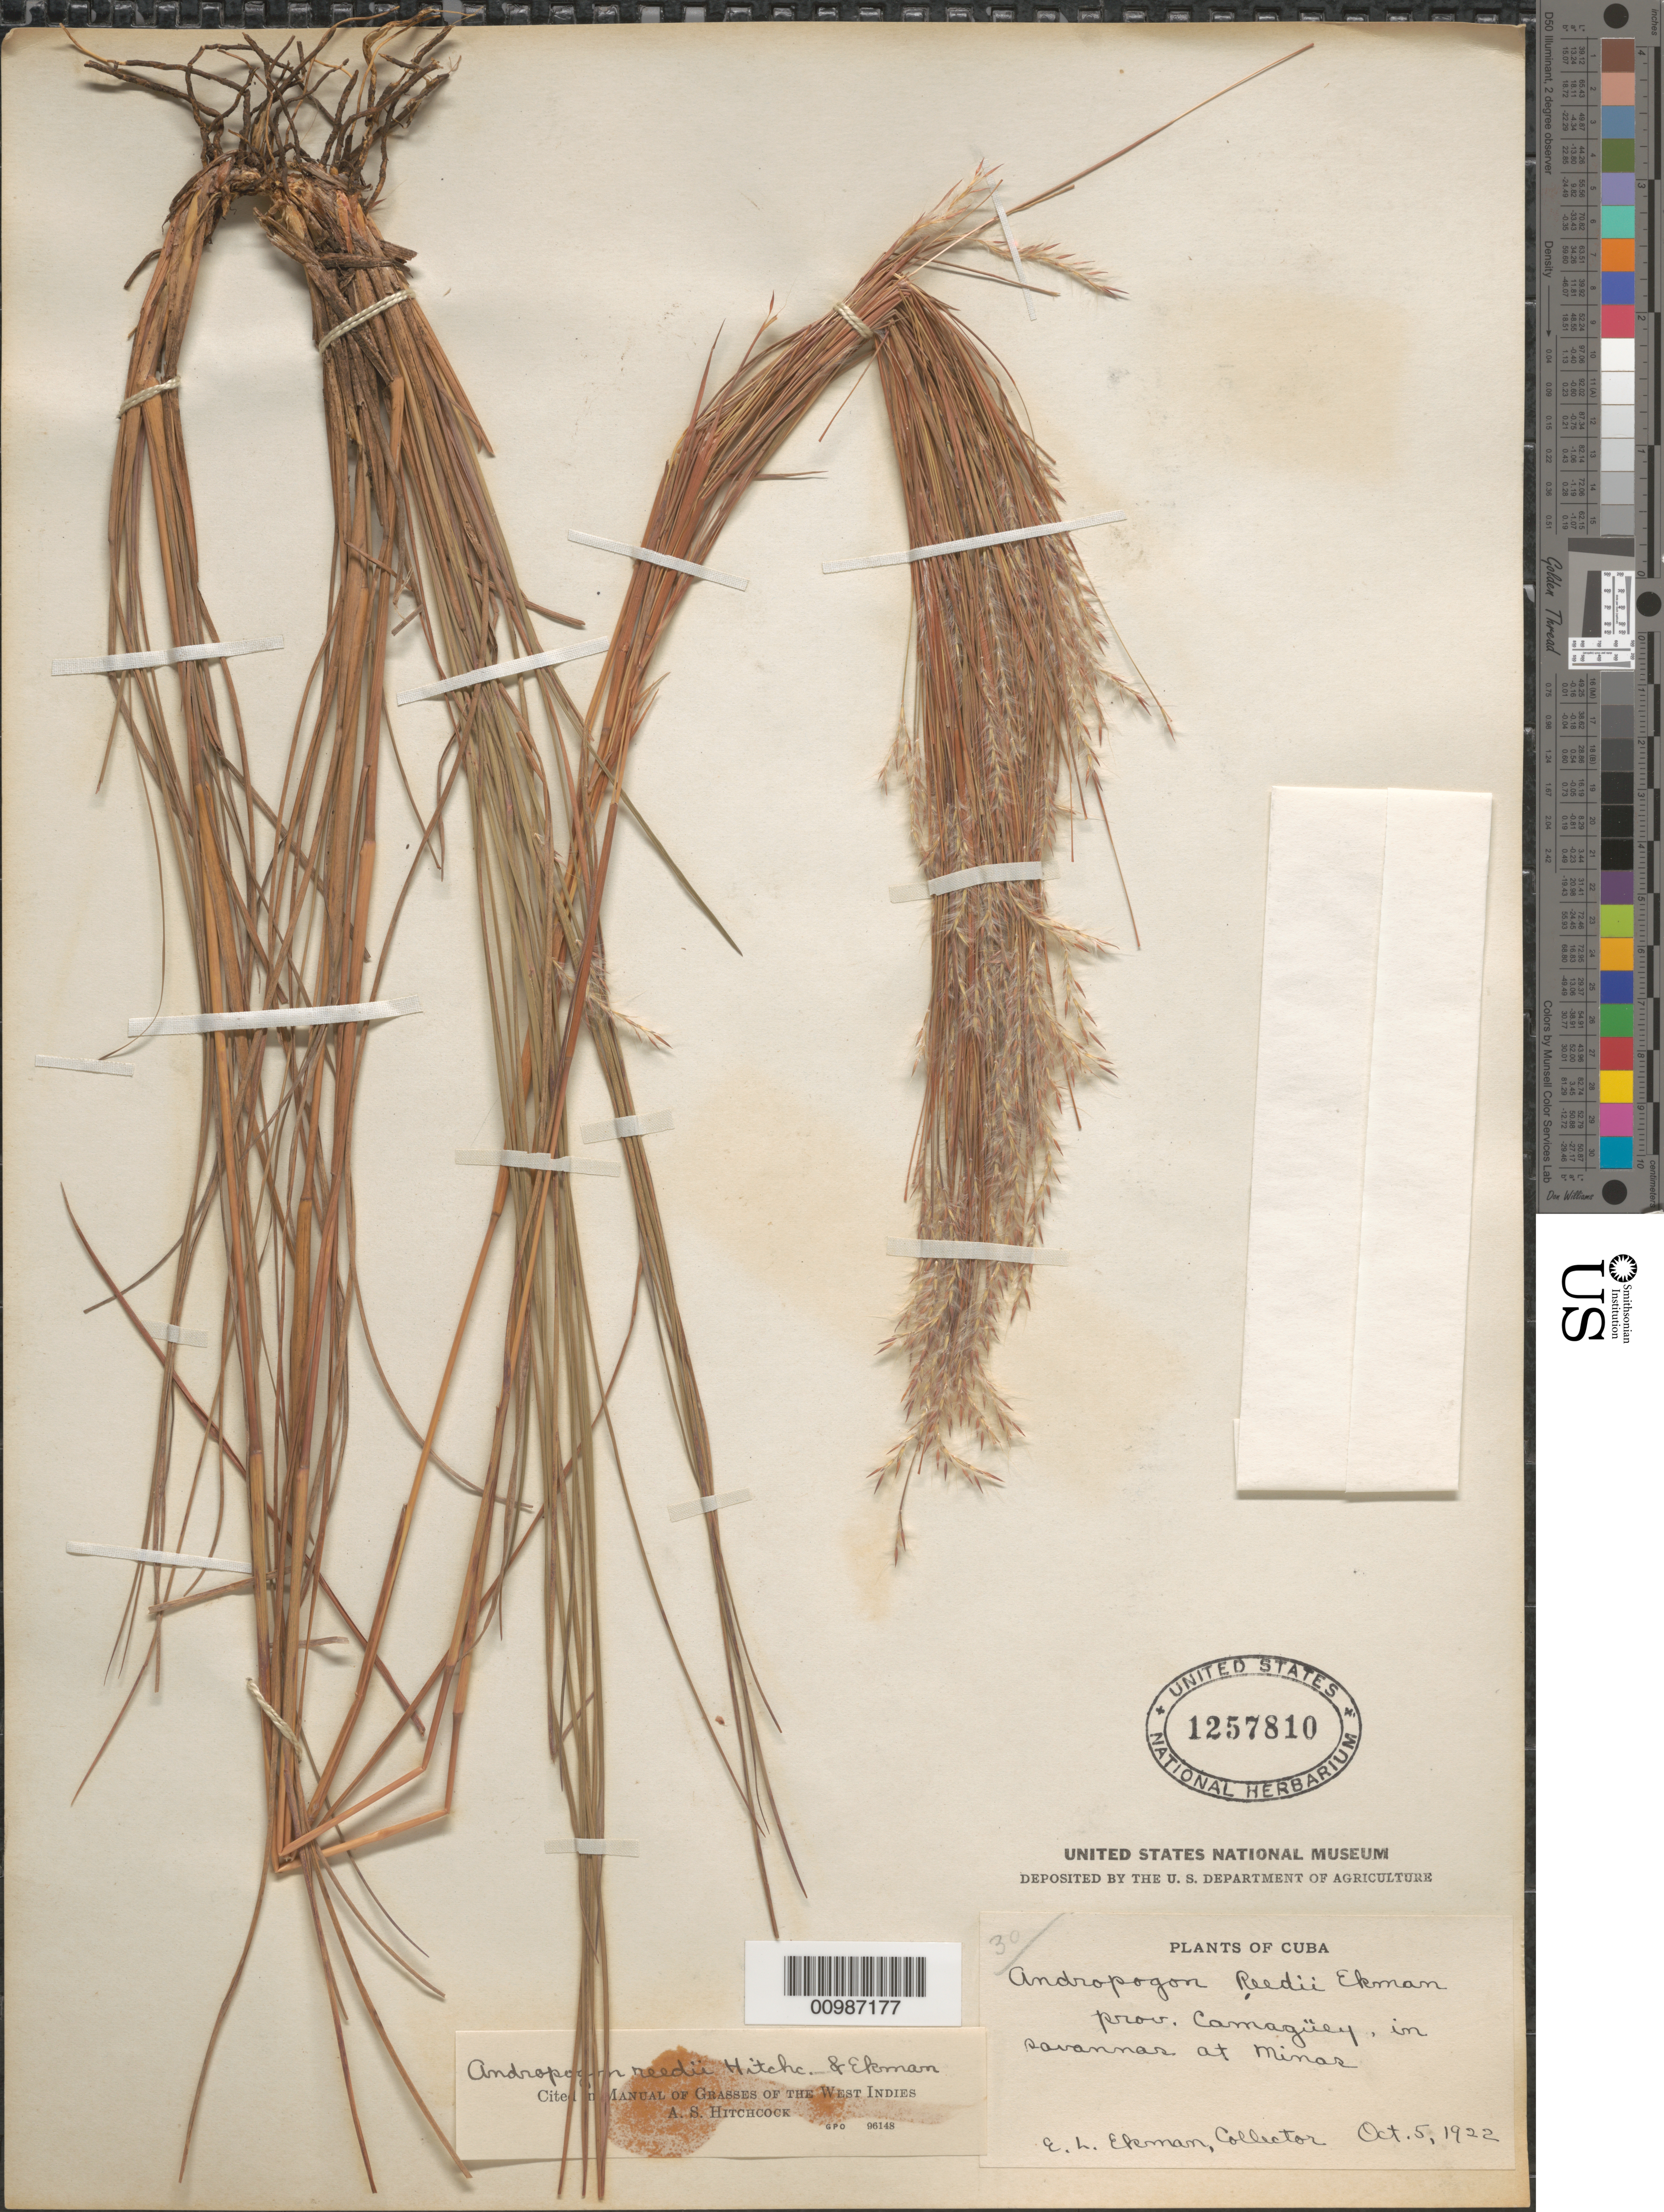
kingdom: Plantae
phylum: Tracheophyta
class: Liliopsida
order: Poales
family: Poaceae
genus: Andropogon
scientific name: Andropogon reedii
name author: Hitchc. & Ekman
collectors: E. L. Ekman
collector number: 30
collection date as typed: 05 Oct 1922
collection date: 1922-10-05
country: Cuba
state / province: Camagüey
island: Cuba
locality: Minas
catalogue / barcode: US 1257810